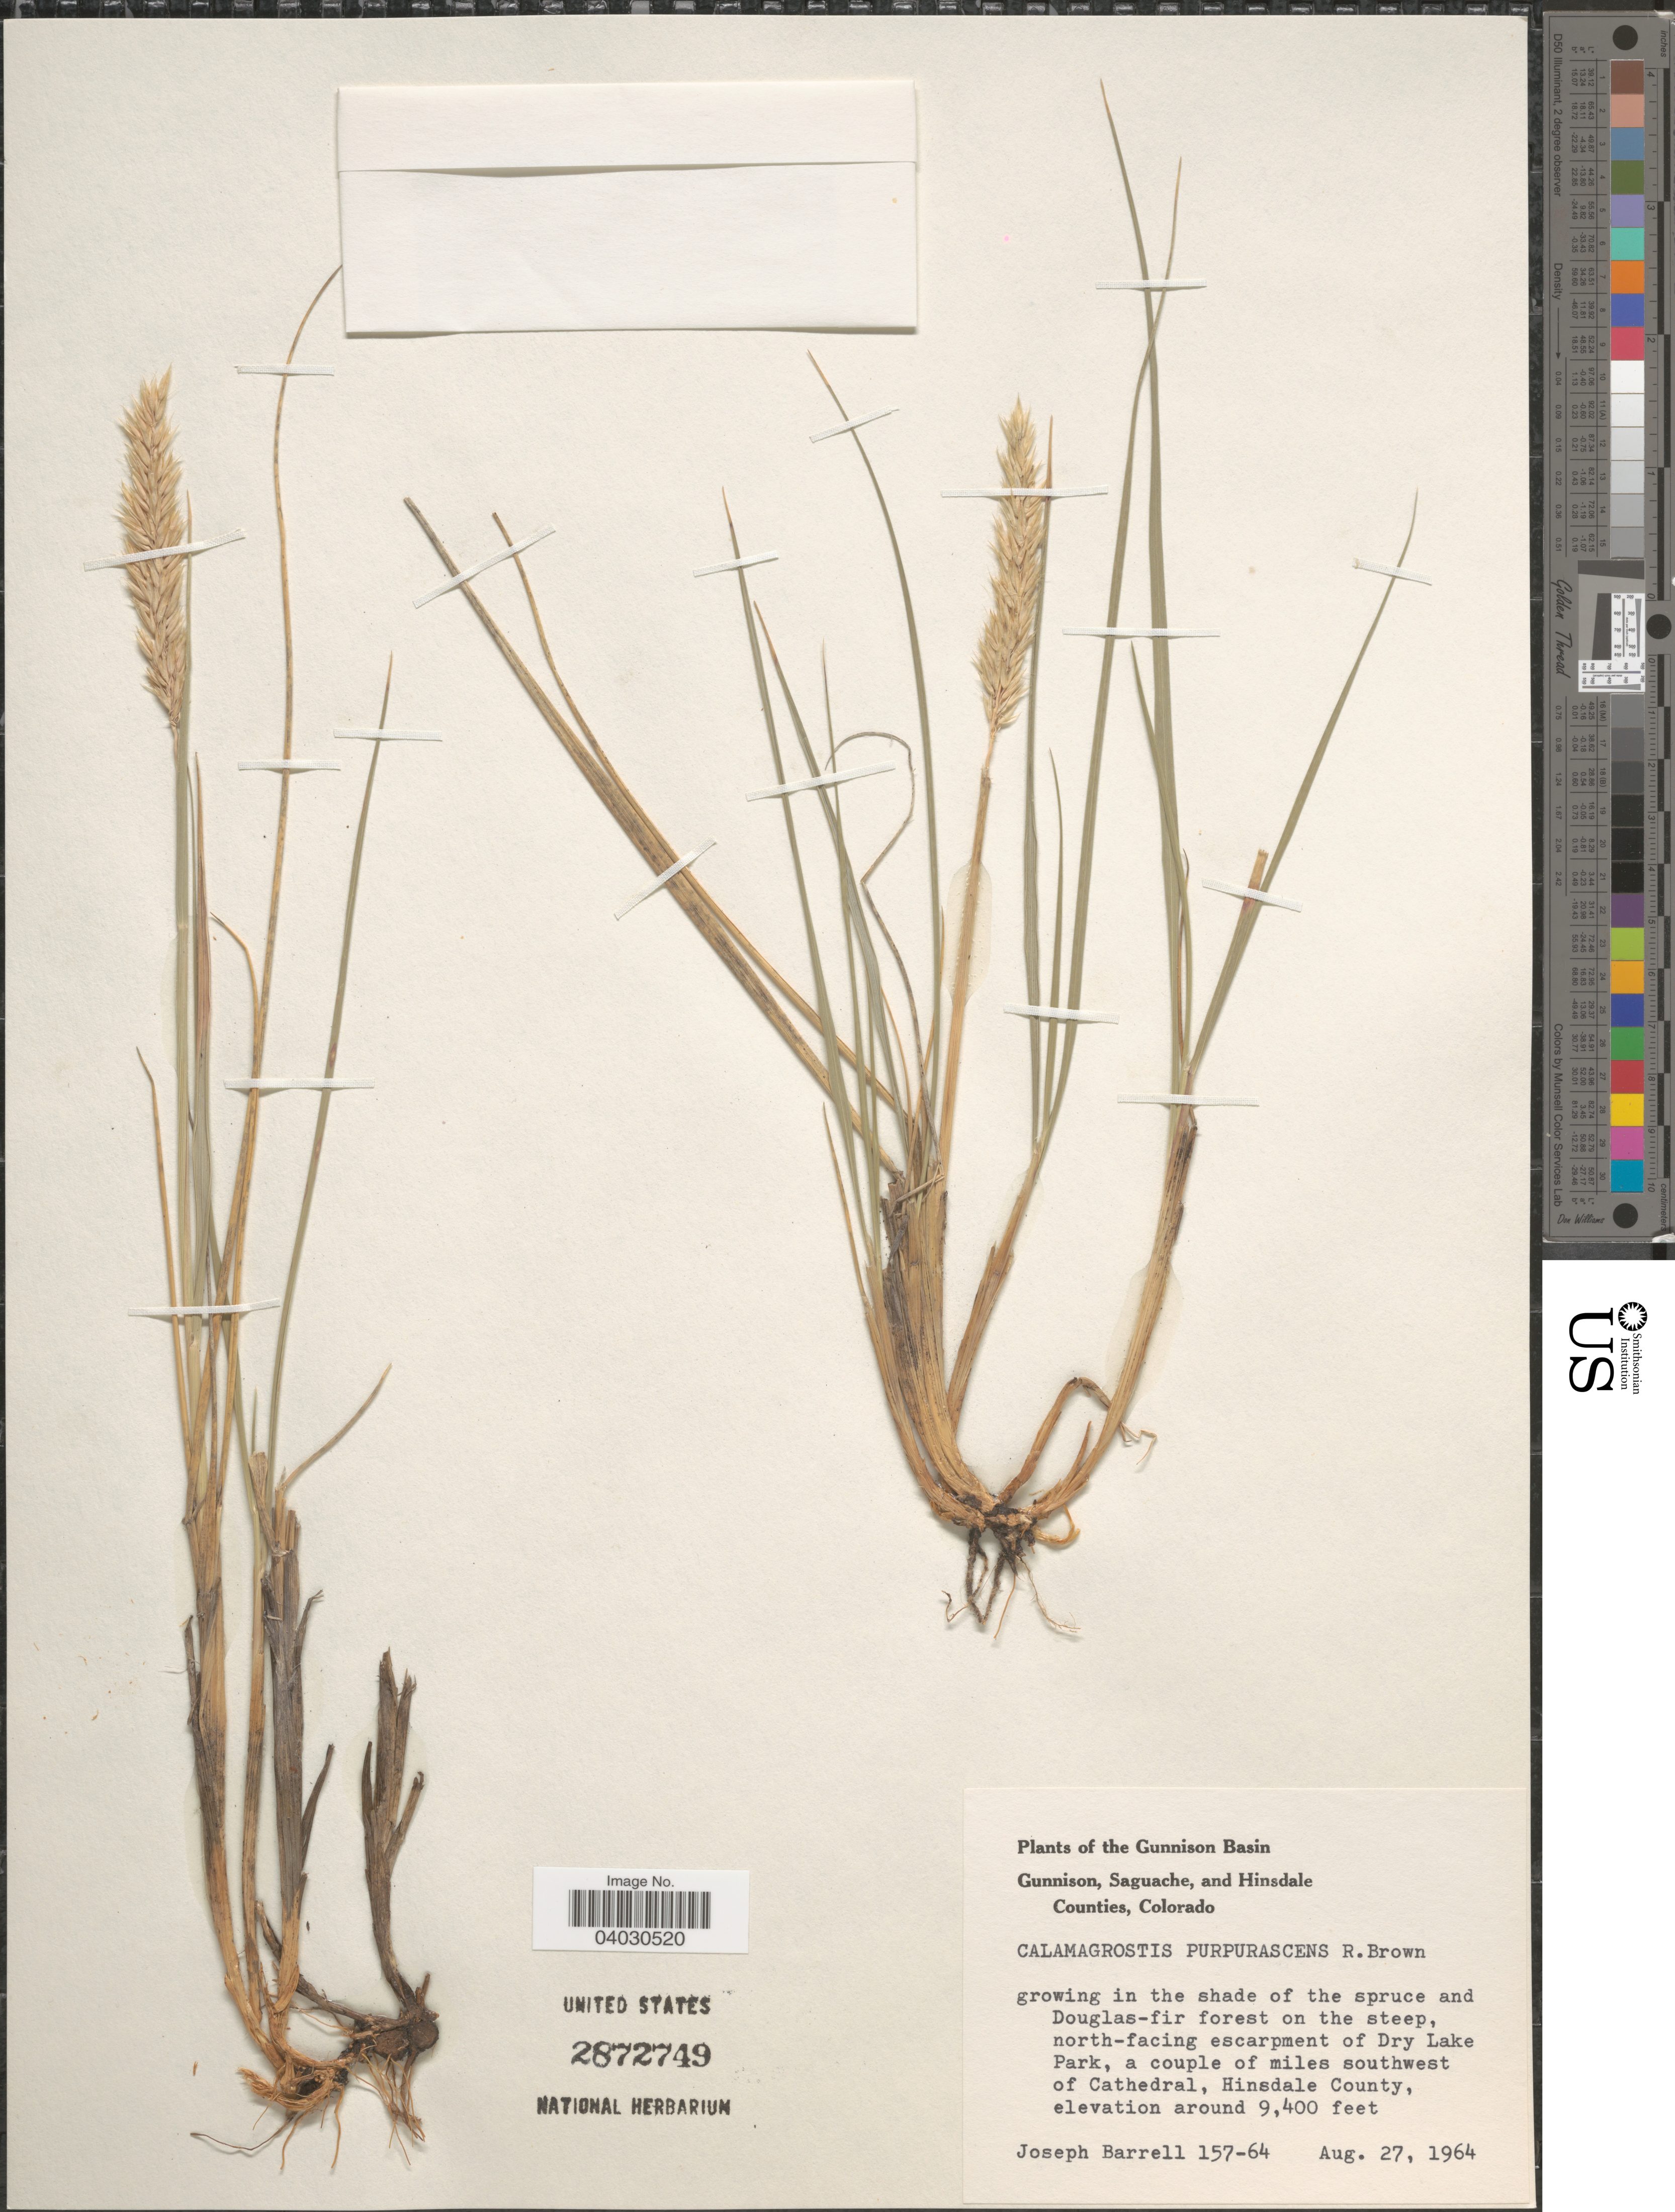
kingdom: Plantae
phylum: Tracheophyta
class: Liliopsida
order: Poales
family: Poaceae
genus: Calamagrostis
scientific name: Calamagrostis purpurascens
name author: R. Br.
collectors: J. Barrell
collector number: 157-64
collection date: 1964-08-27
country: United States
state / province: Colorado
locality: Gunnison Basin. In the shade of the spruce and Douglas-fir forest on the steep, north-facing escarpment of Dry Lake Park, a couple of miles southwest of Cathedral, Hinsdale County.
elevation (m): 2865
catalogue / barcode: US 2872749